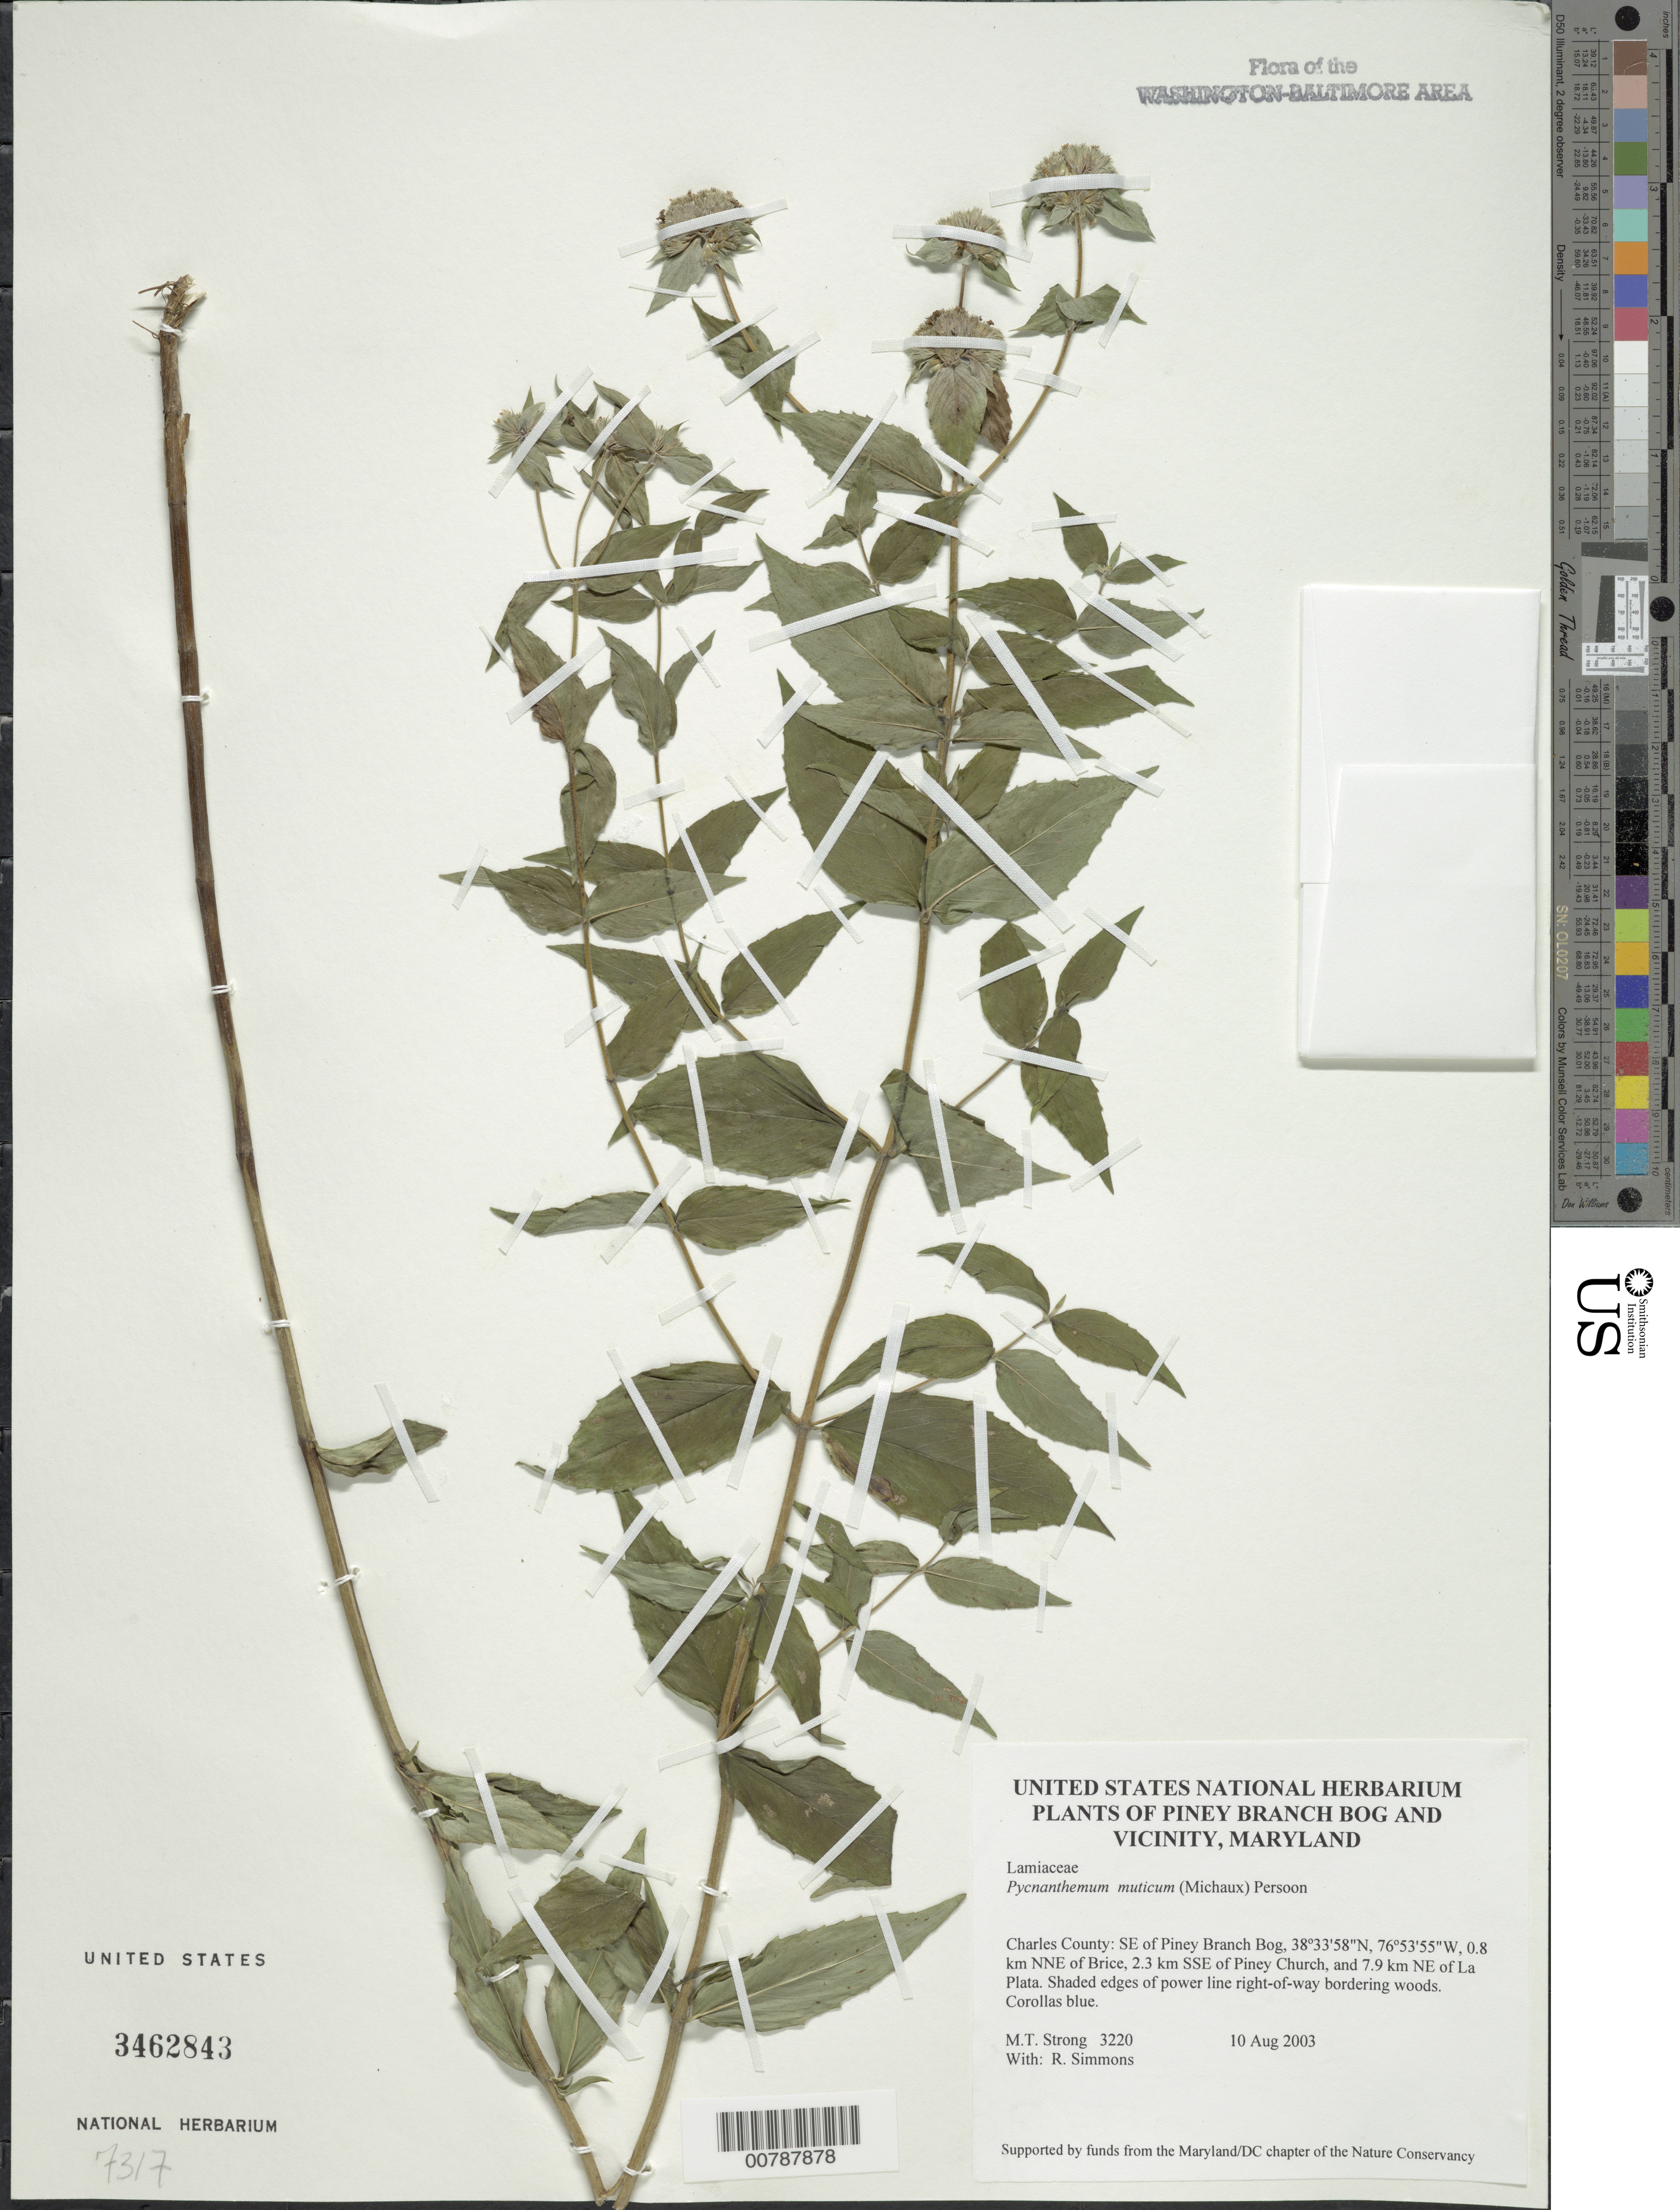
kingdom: Plantae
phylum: Tracheophyta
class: Magnoliopsida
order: Lamiales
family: Lamiaceae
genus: Pycnanthemum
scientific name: Pycnanthemum muticum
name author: (Michx.) Pers.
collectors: M. T. Strong & R. H. Simmons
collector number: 3220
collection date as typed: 10 Aug 2003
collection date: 2003-08-10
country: United States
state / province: Maryland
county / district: Charles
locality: Piney Branch Bog, 1.3 km NNE of Brice, 1.8 km SSE of Piney Church, and 8.35 km NE of La Plata.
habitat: Shaded edges of power line right-of-way bordering woods.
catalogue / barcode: US 3462843